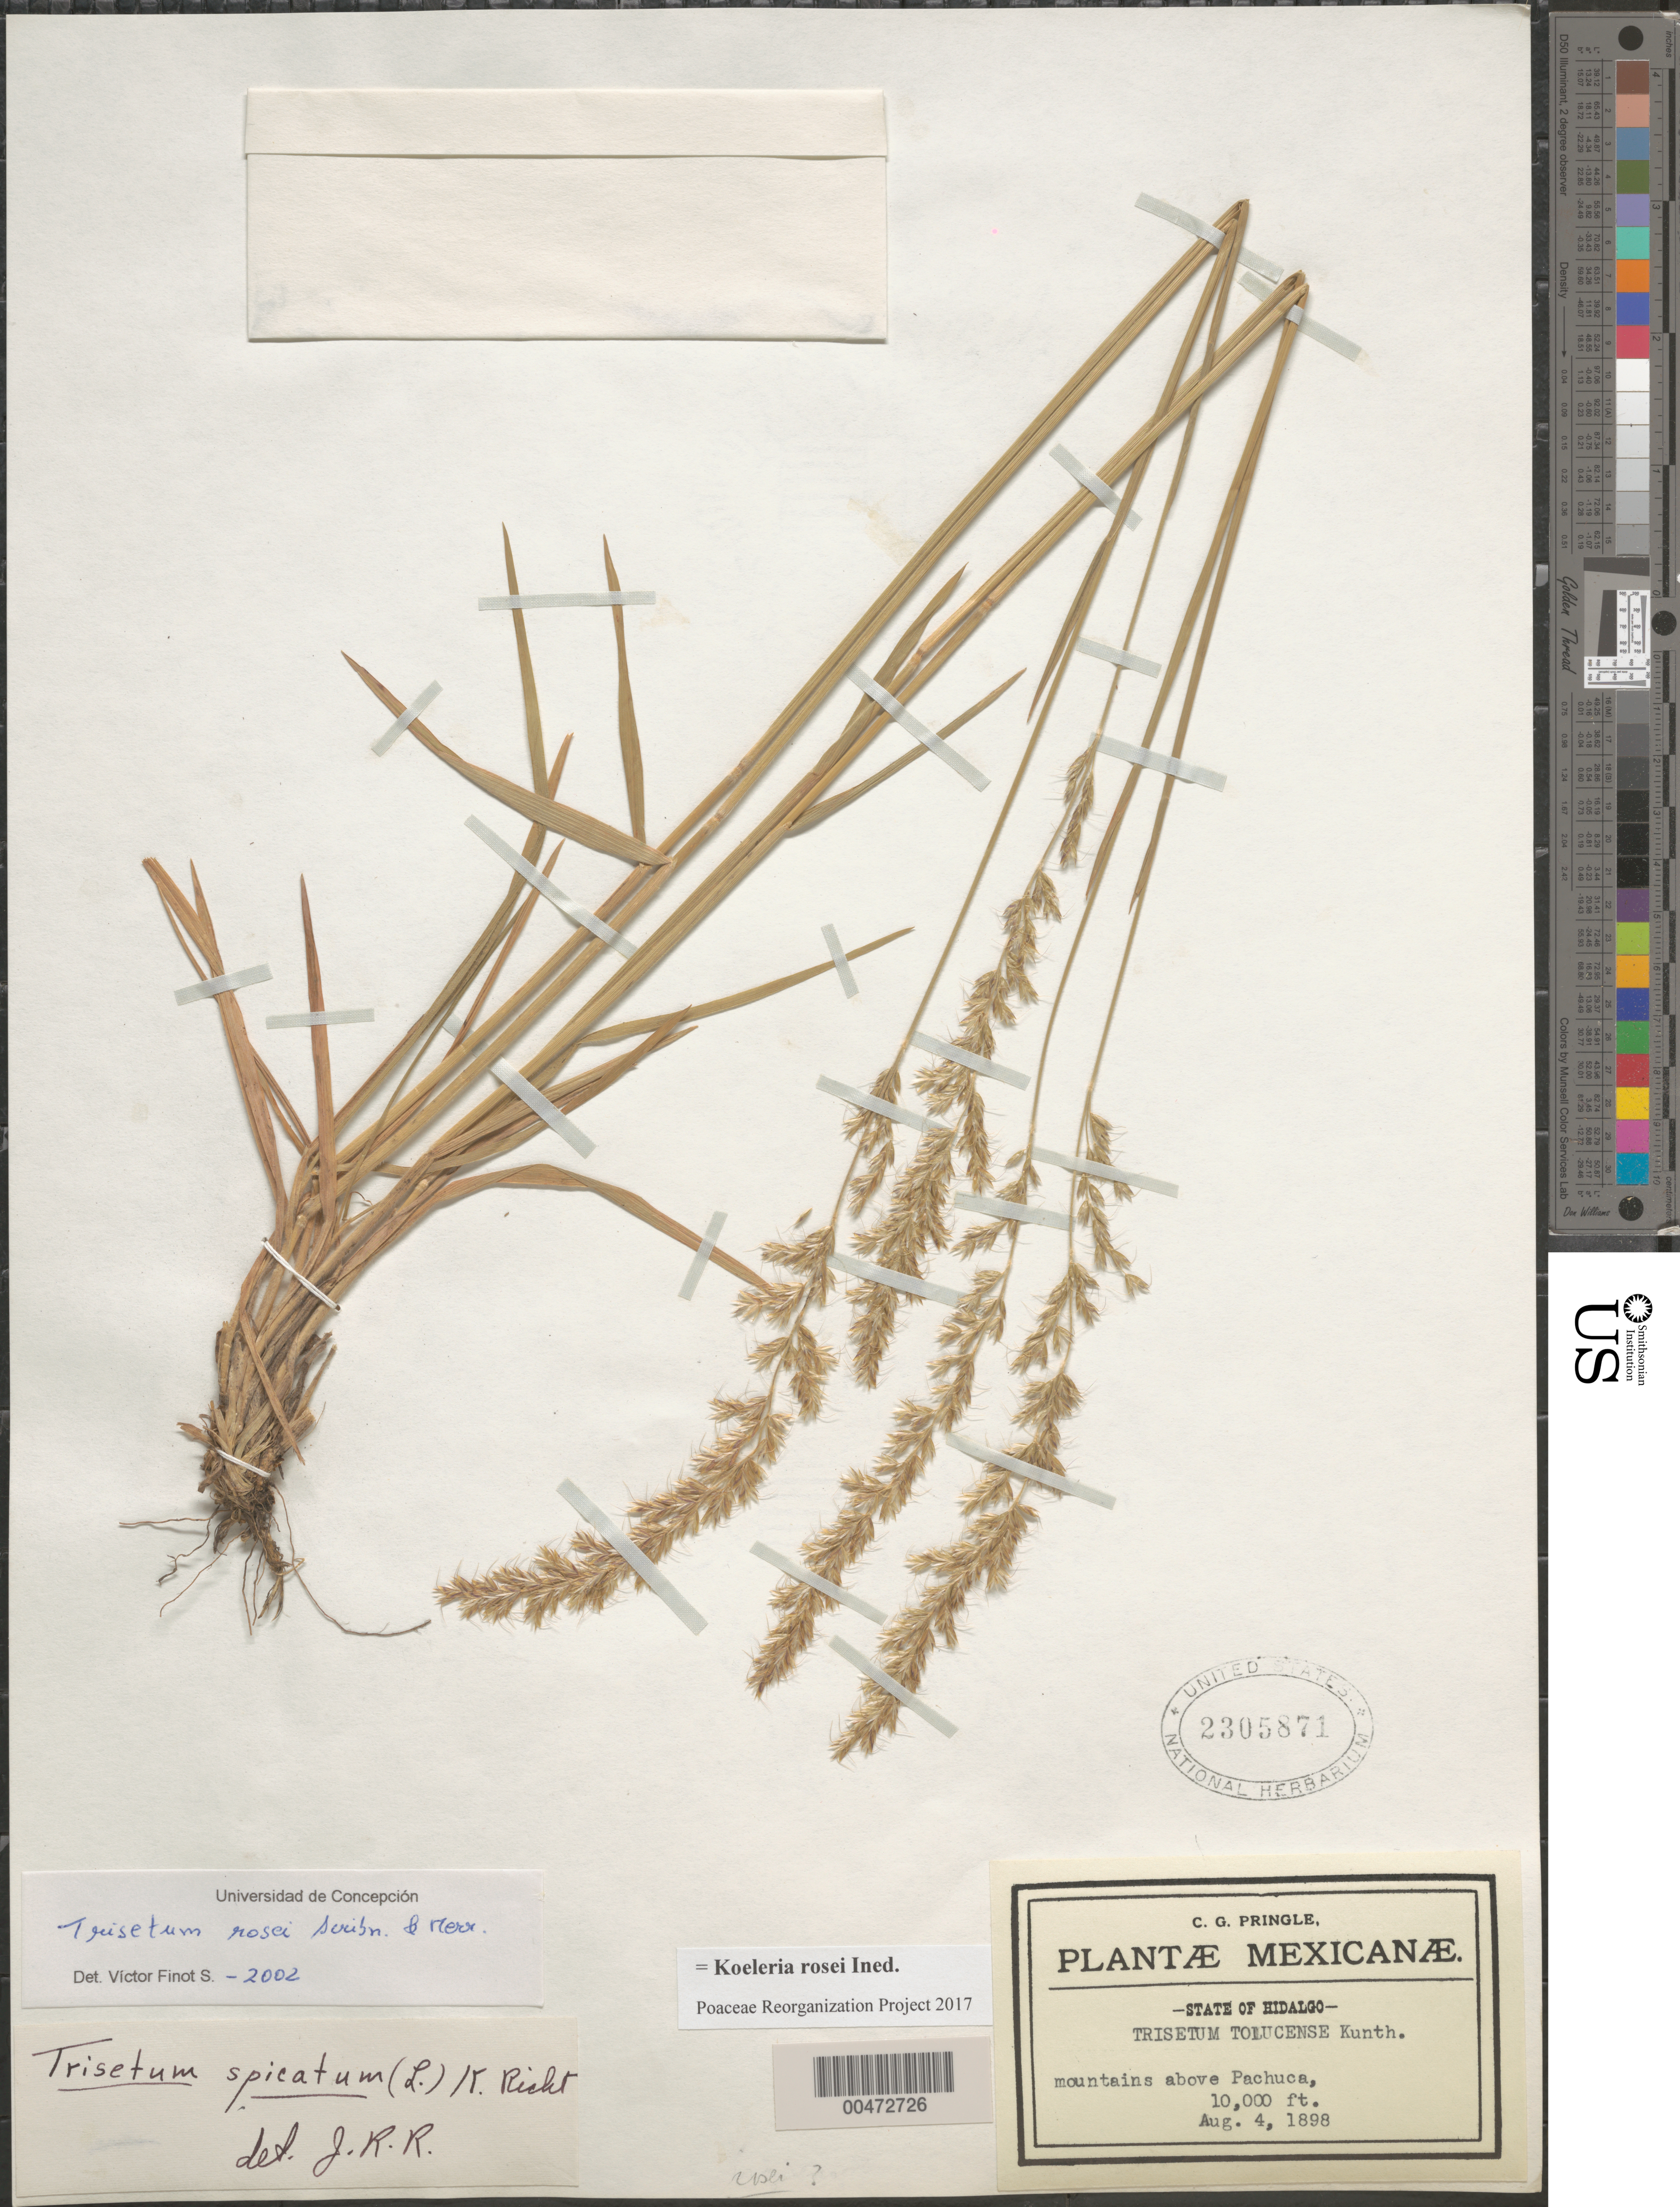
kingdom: Plantae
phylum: Tracheophyta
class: Liliopsida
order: Poales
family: Poaceae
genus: Koeleria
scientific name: Koeleria rosei ined.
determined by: Poaceae Reorganization Project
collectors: C. G. Pringle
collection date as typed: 4 Aug 1898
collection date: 1898-08-04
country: Mexico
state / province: Hidalgo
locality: Mts above Pachuca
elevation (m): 3048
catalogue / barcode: US 2305871